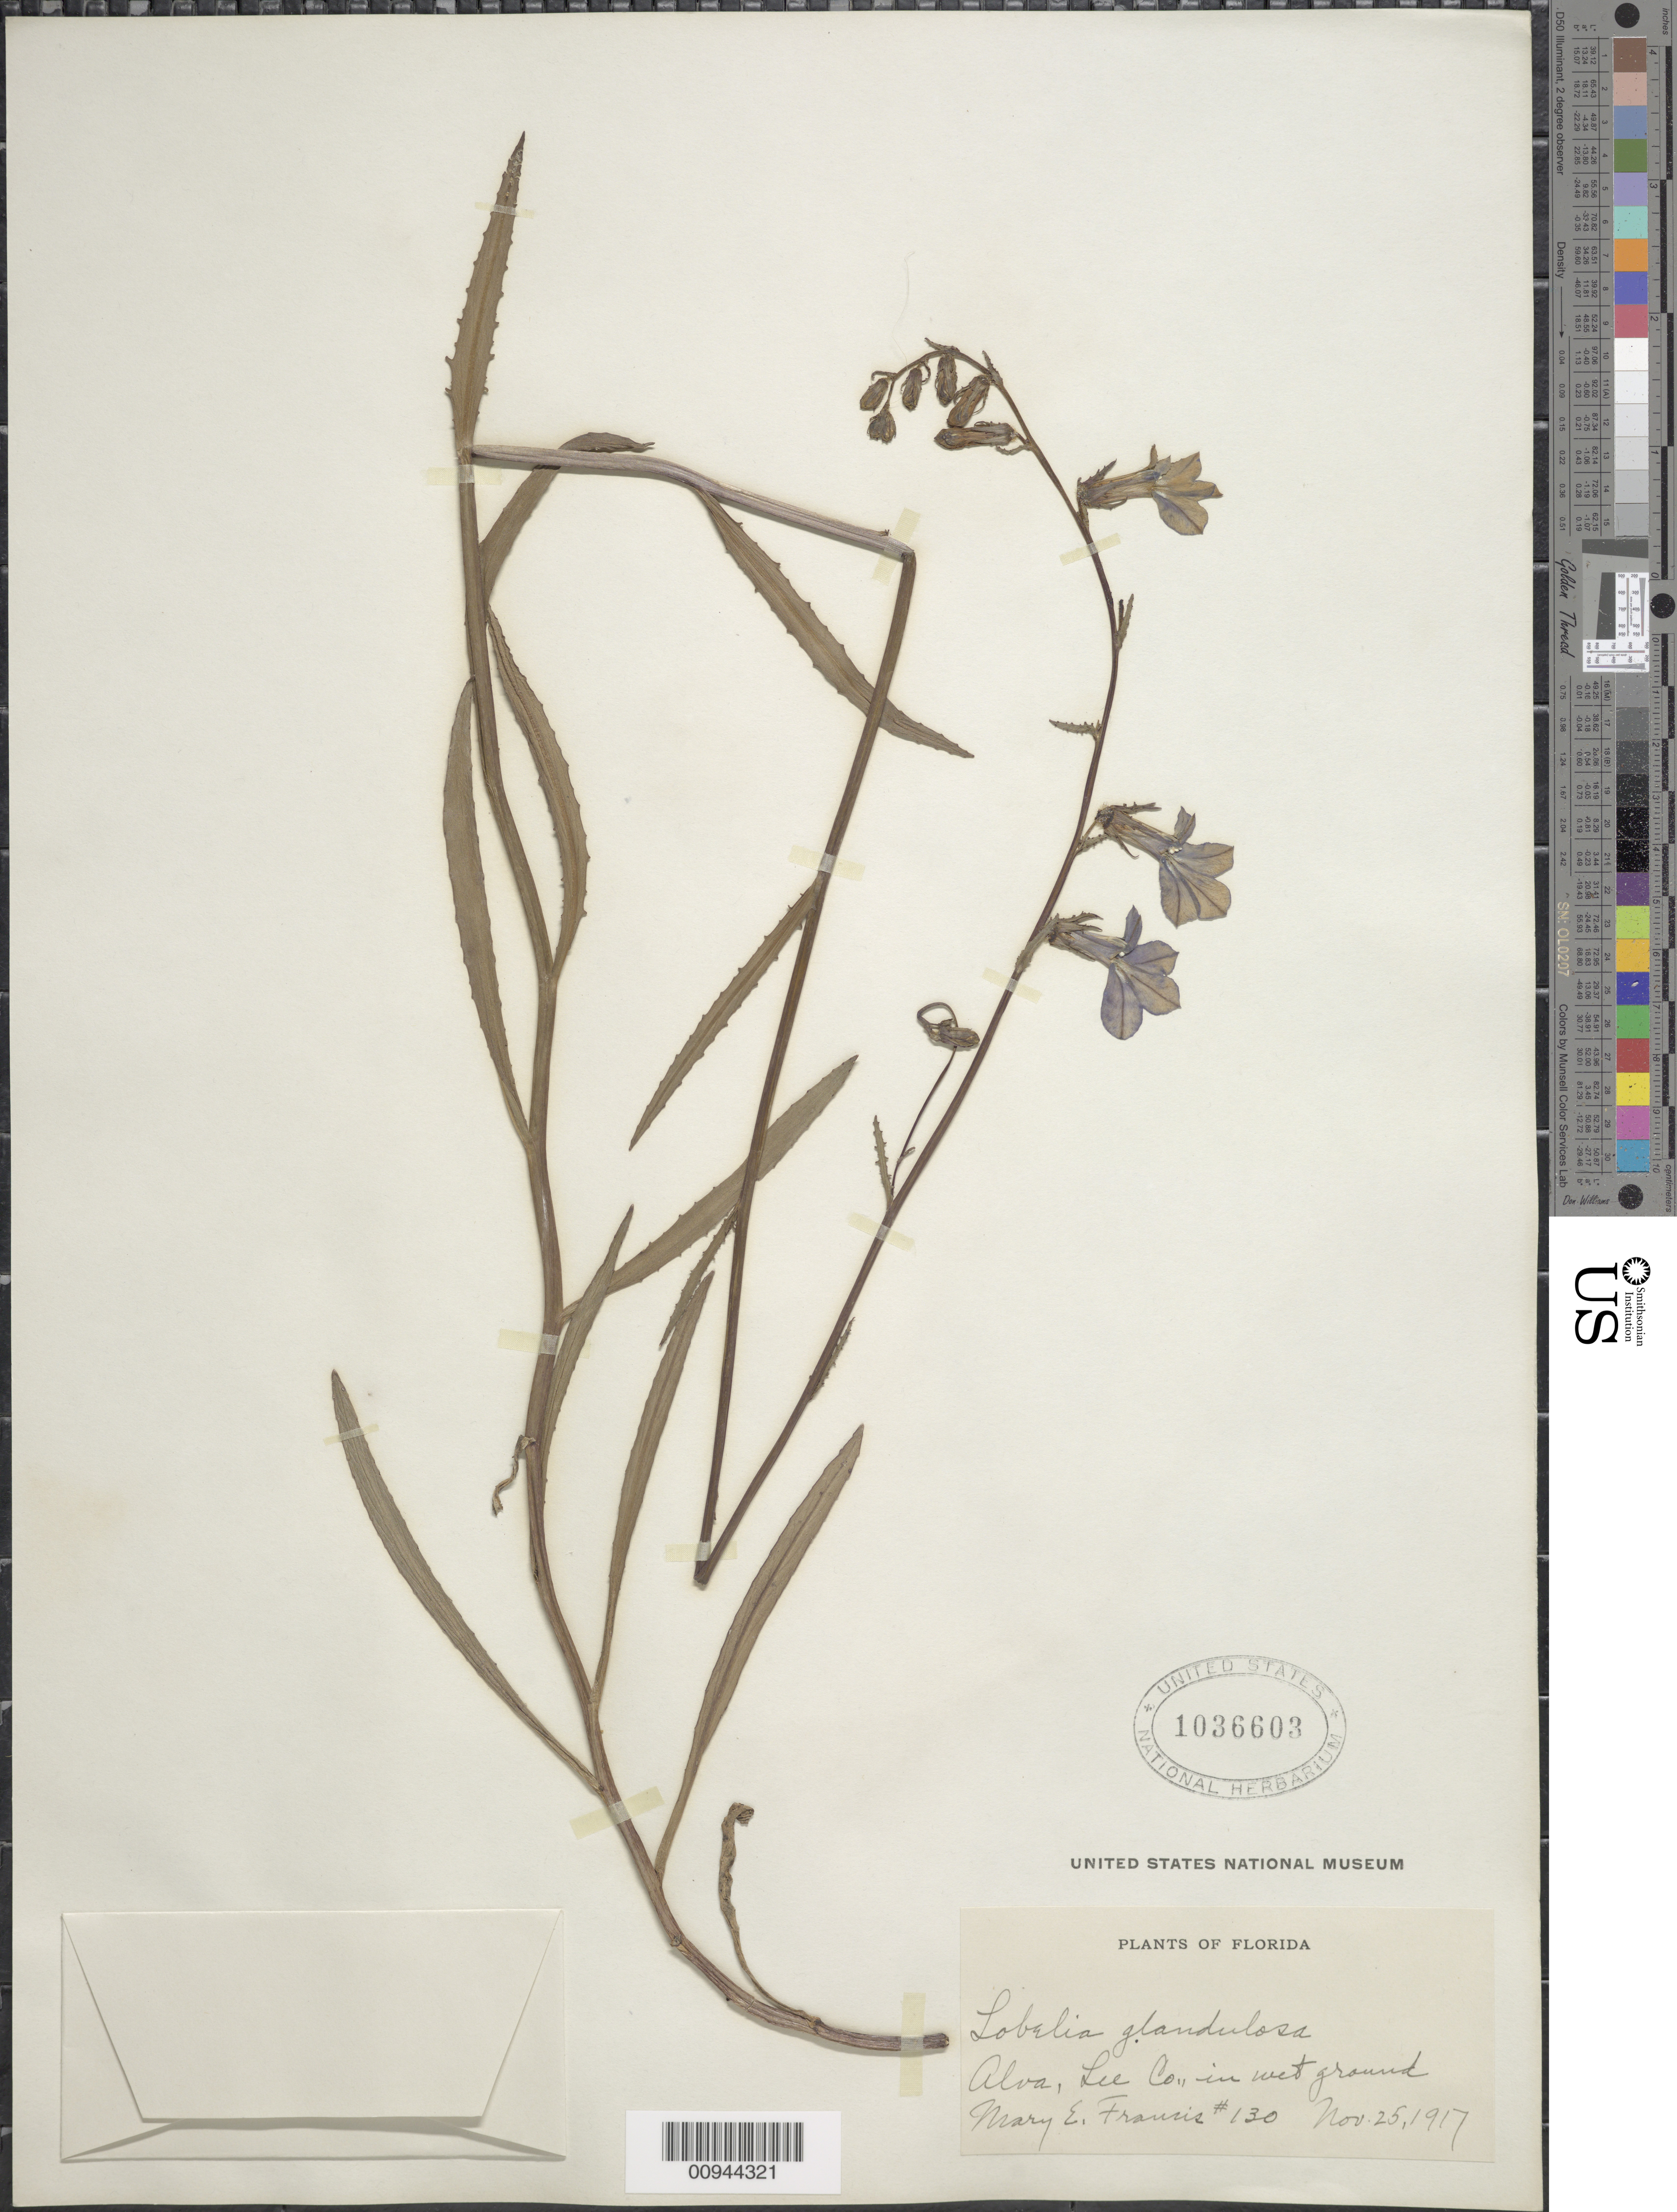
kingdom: Plantae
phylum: Tracheophyta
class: Magnoliopsida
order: Asterales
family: Campanulaceae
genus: Lobelia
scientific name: Lobelia glandulosa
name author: Walter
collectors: M. E. Francis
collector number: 130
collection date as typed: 25 Nov 1917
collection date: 1917-11-25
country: United States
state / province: Florida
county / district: Lee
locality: Alva.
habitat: in wet ground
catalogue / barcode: US 1036603